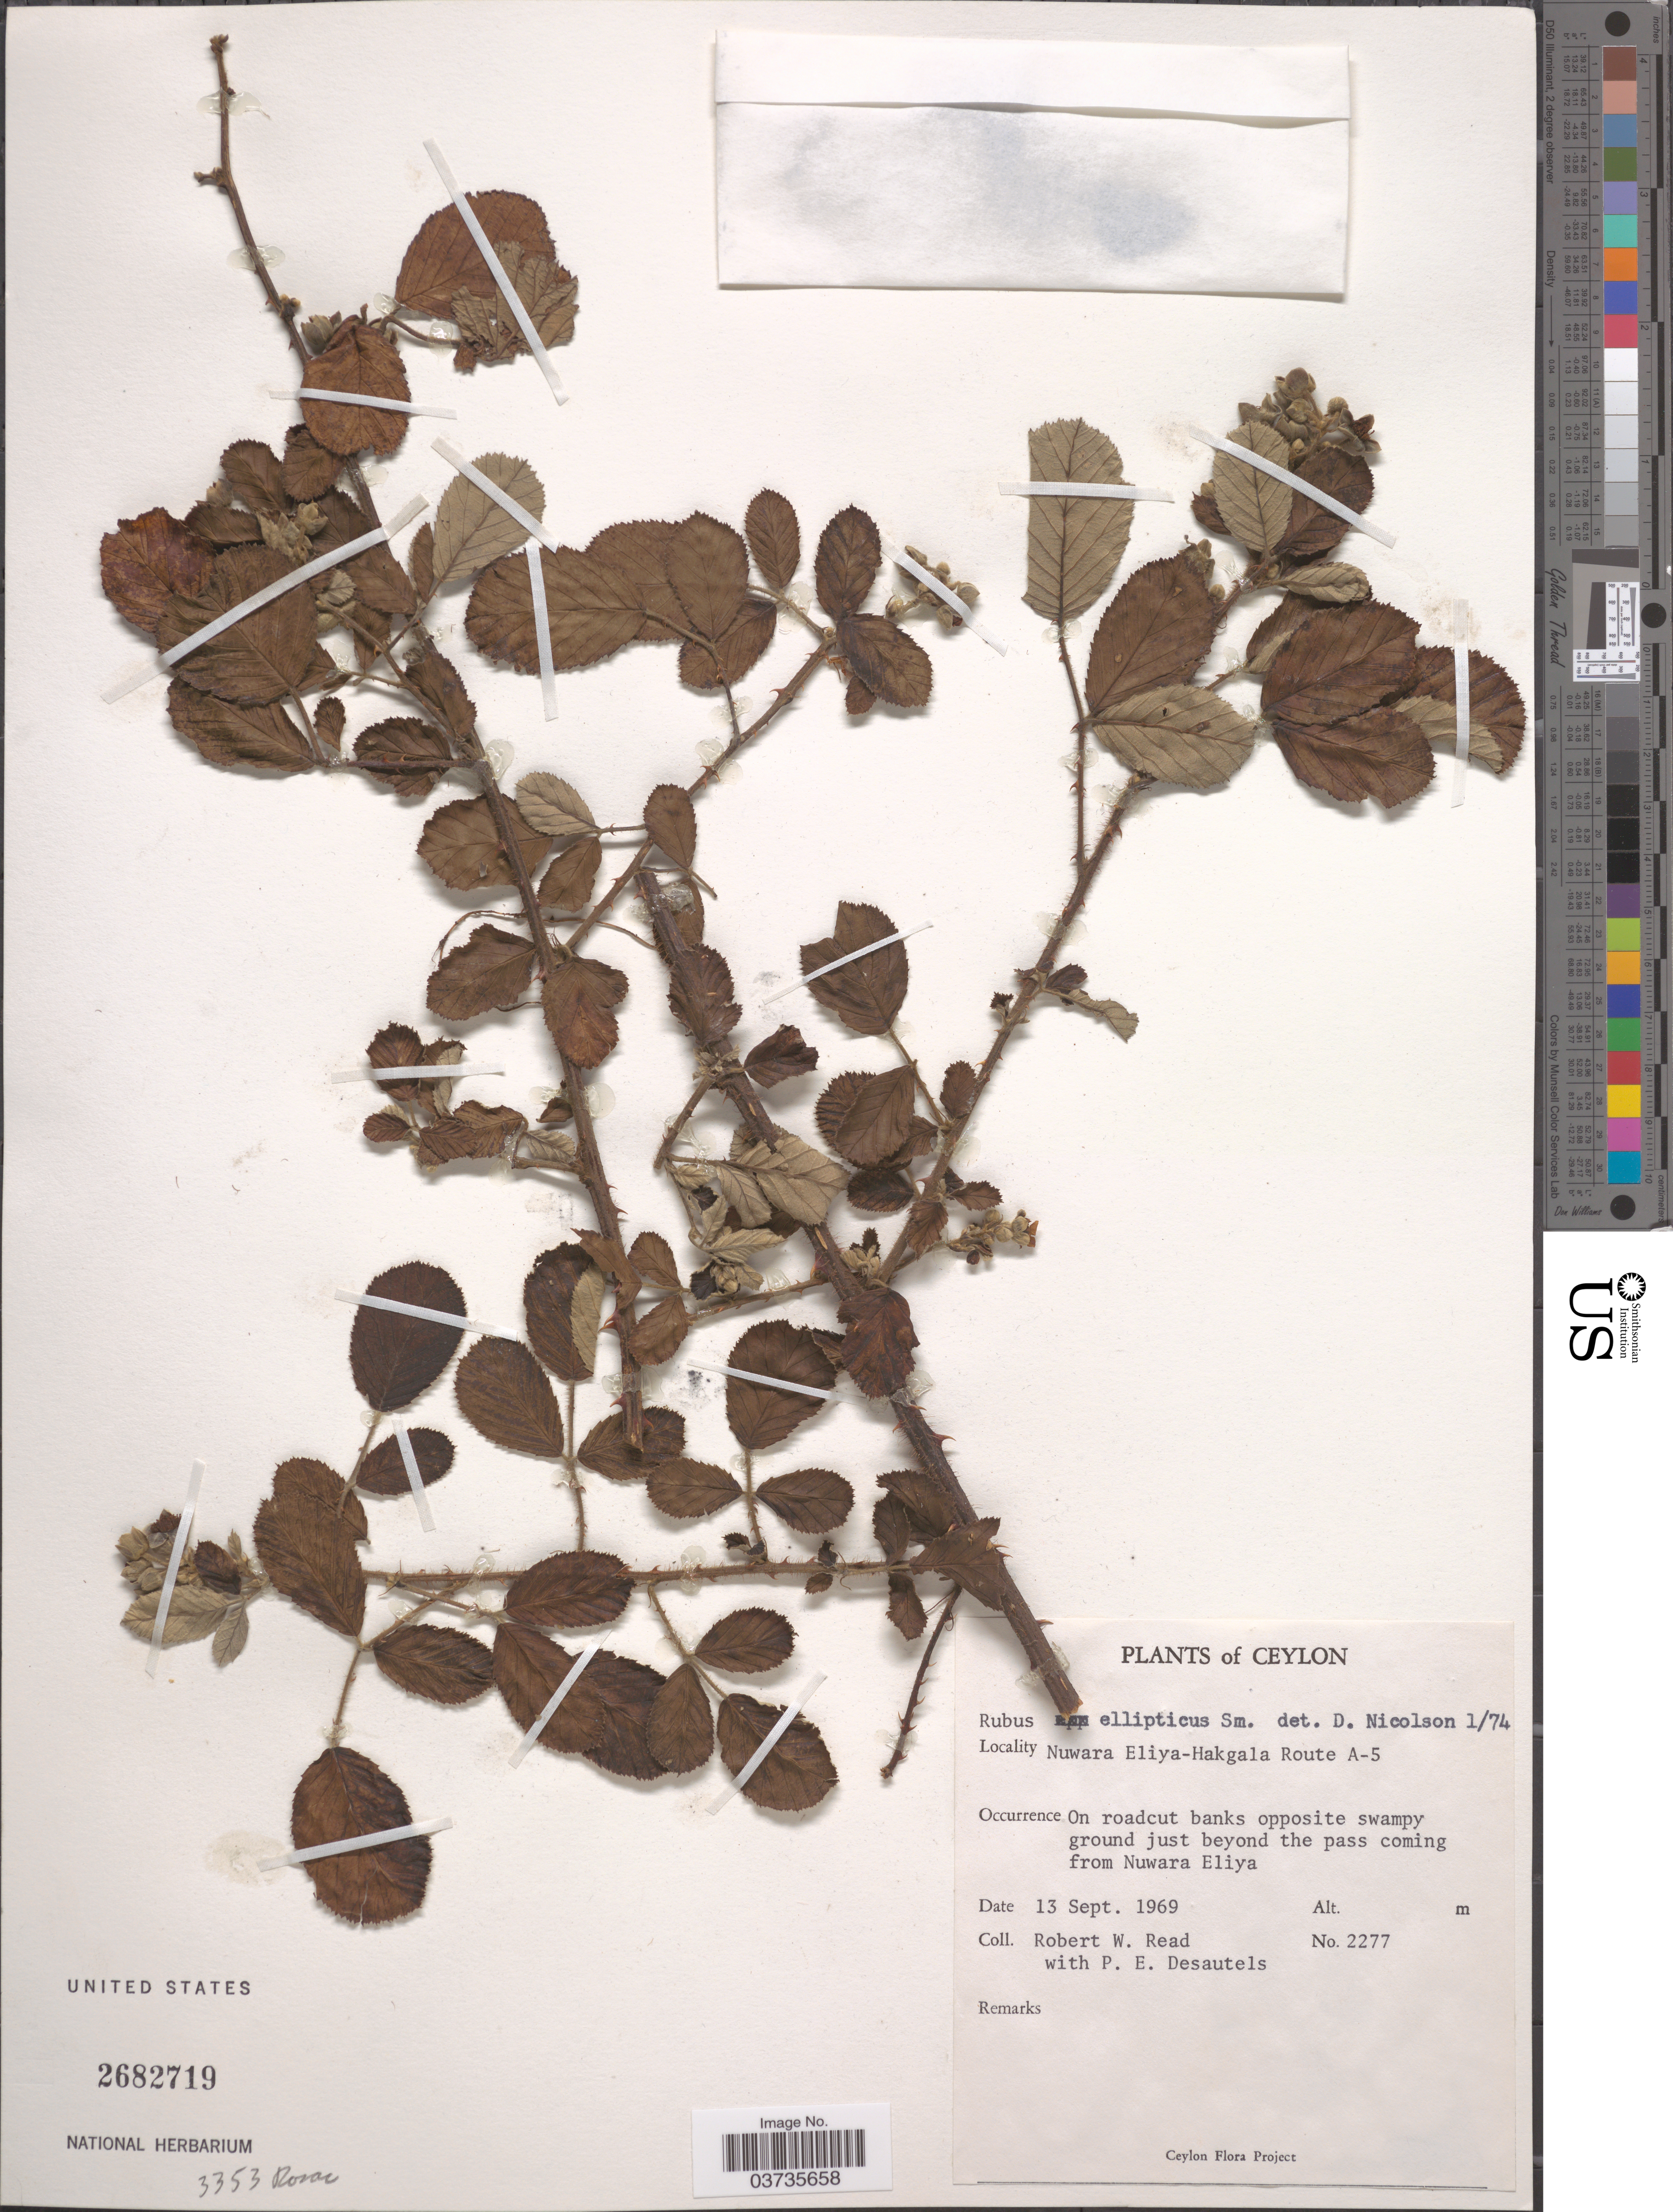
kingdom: Plantae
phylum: Tracheophyta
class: Magnoliopsida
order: Rosales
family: Rosaceae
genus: Rubus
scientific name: Rubus ellipticus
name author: Sm.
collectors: R. W. Read & P. Desautels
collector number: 2277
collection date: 1969-09-13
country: Sri Lanka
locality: Ceylon. Nuwara Eliya-Hakgala Route A-5. On roadcut banks opposite swampy ground just beyond the pass coming from Nuwara Eliya.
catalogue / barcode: US 2682719